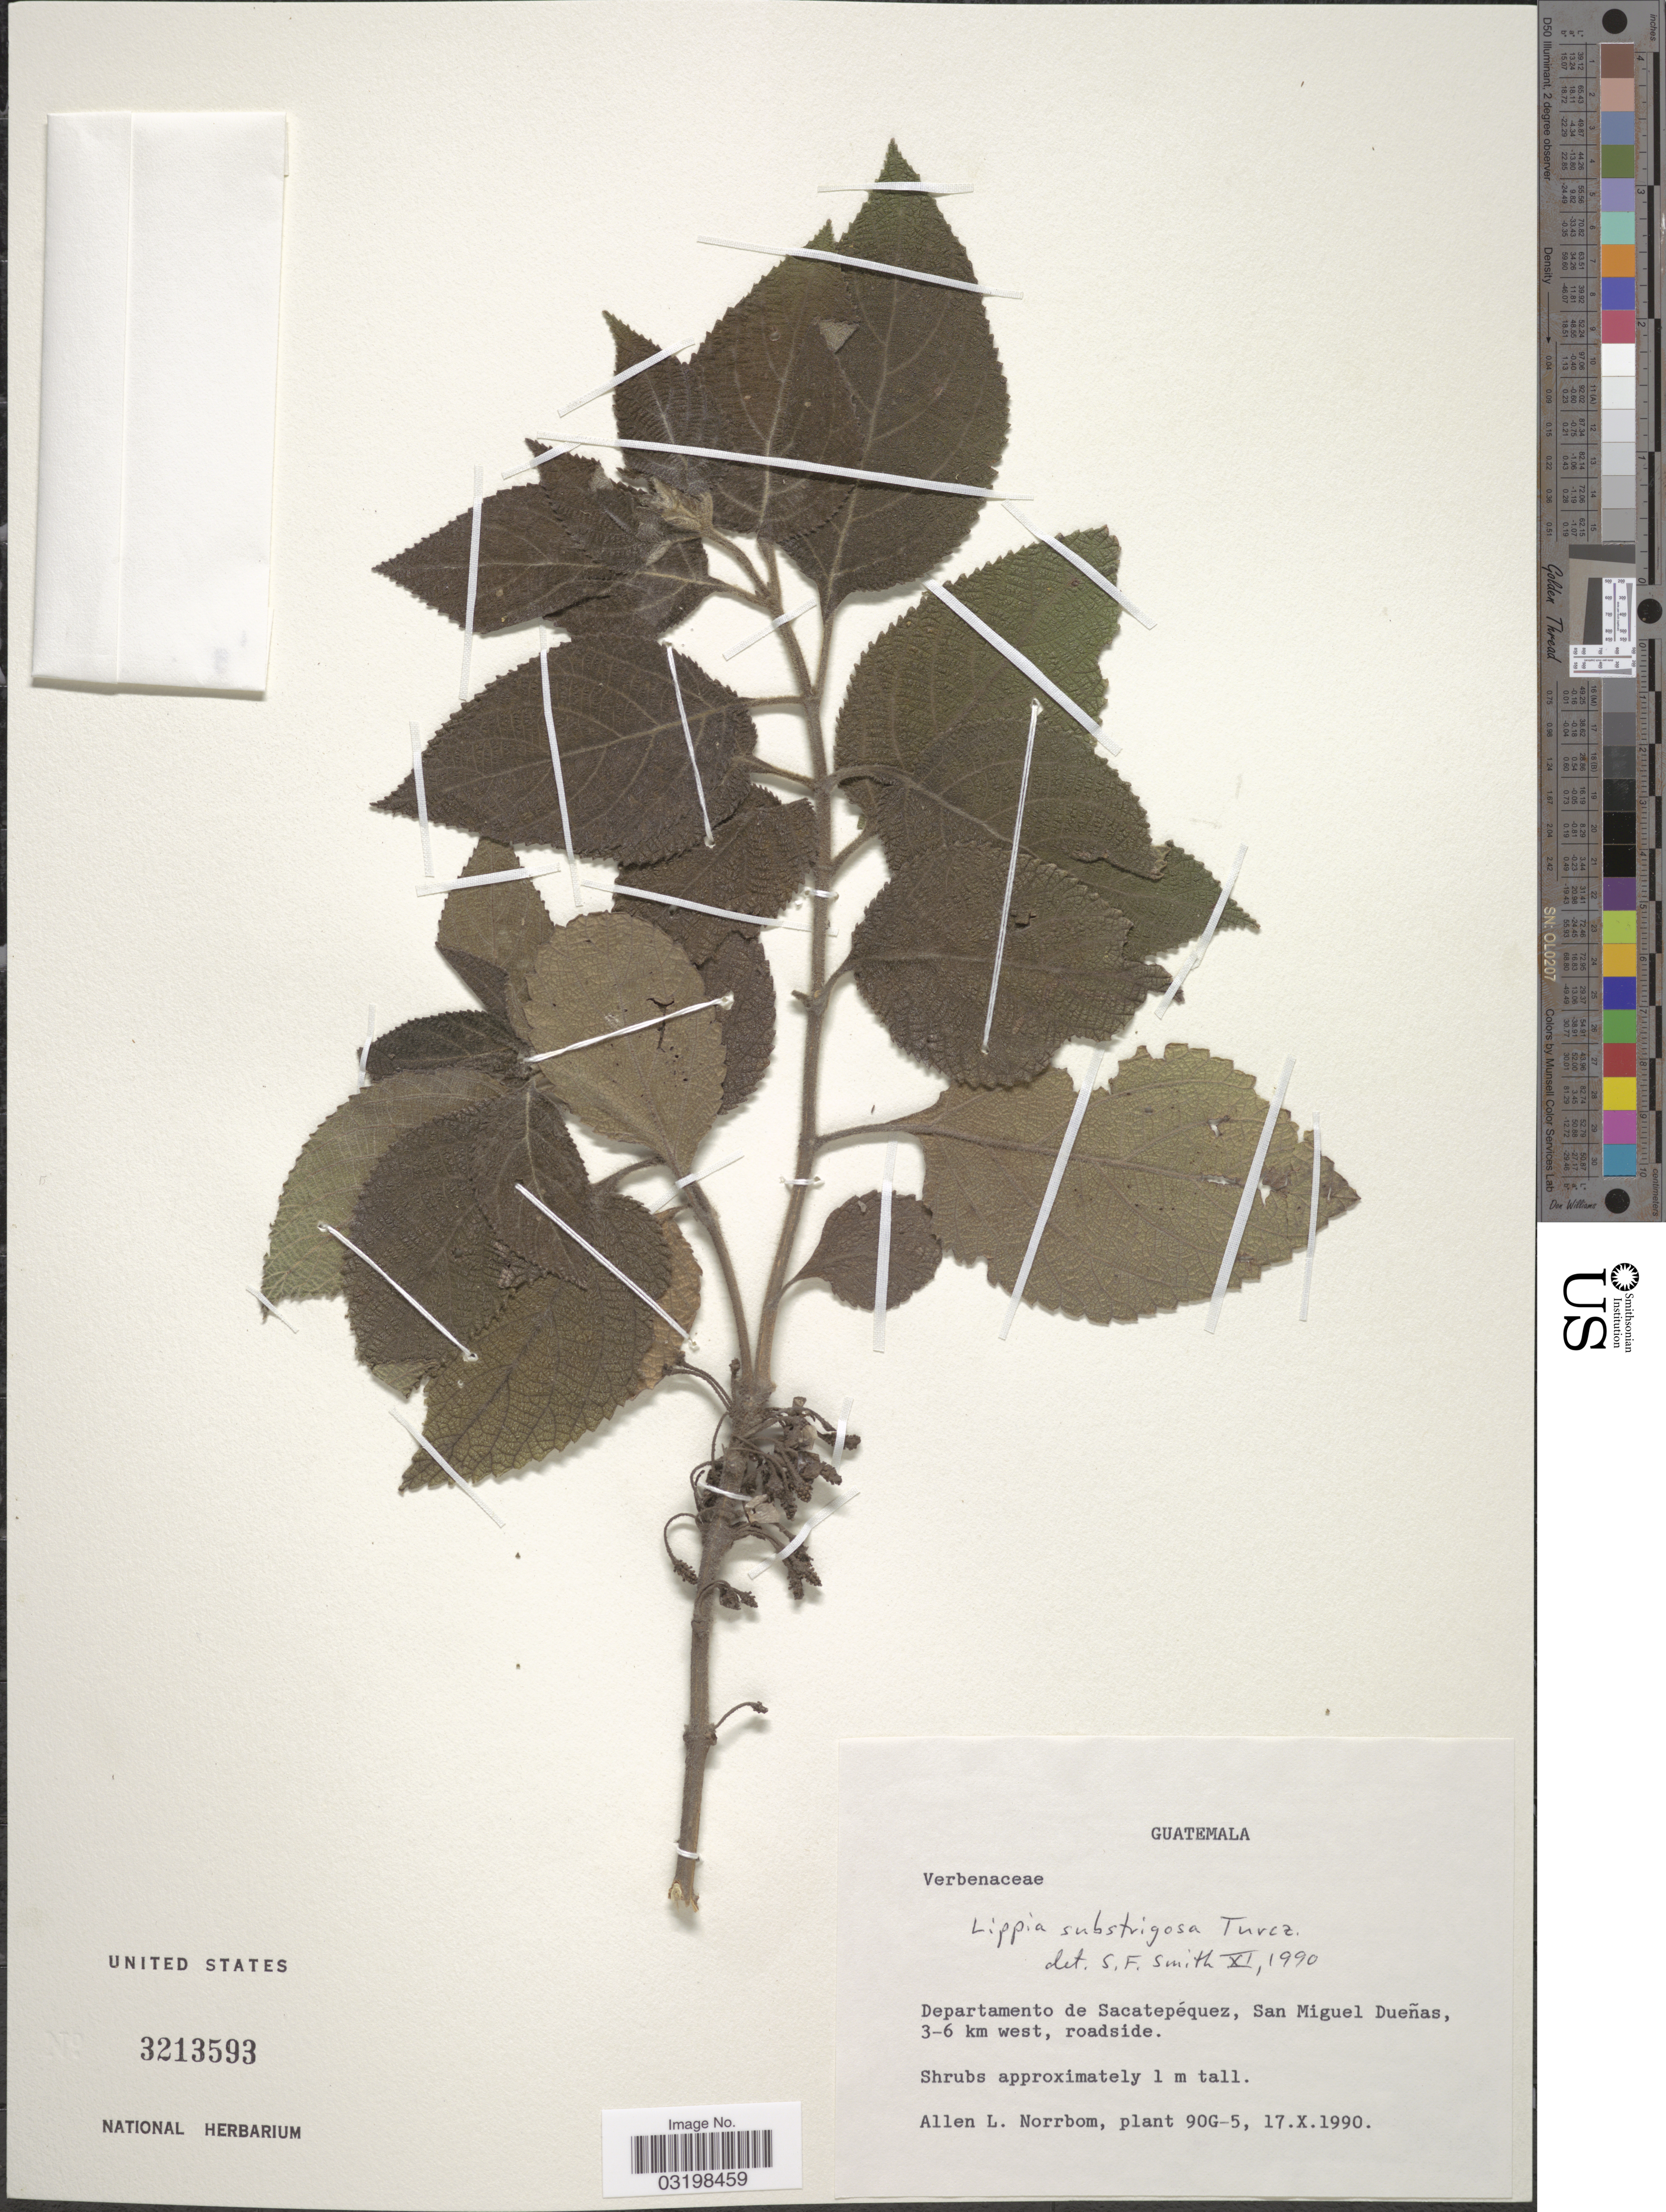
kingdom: Plantae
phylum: Tracheophyta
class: Magnoliopsida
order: Lamiales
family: Verbenaceae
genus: Lippia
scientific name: Lippia umbellata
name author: Cav.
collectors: A. L. Norrbom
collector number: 90G-5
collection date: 1990-10-17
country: Guatemala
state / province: Sacatepéquez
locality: Departamento de Sacatepéquez, San Miguel Dueñas, 3-6 km west, roadside.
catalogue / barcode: US 3213593